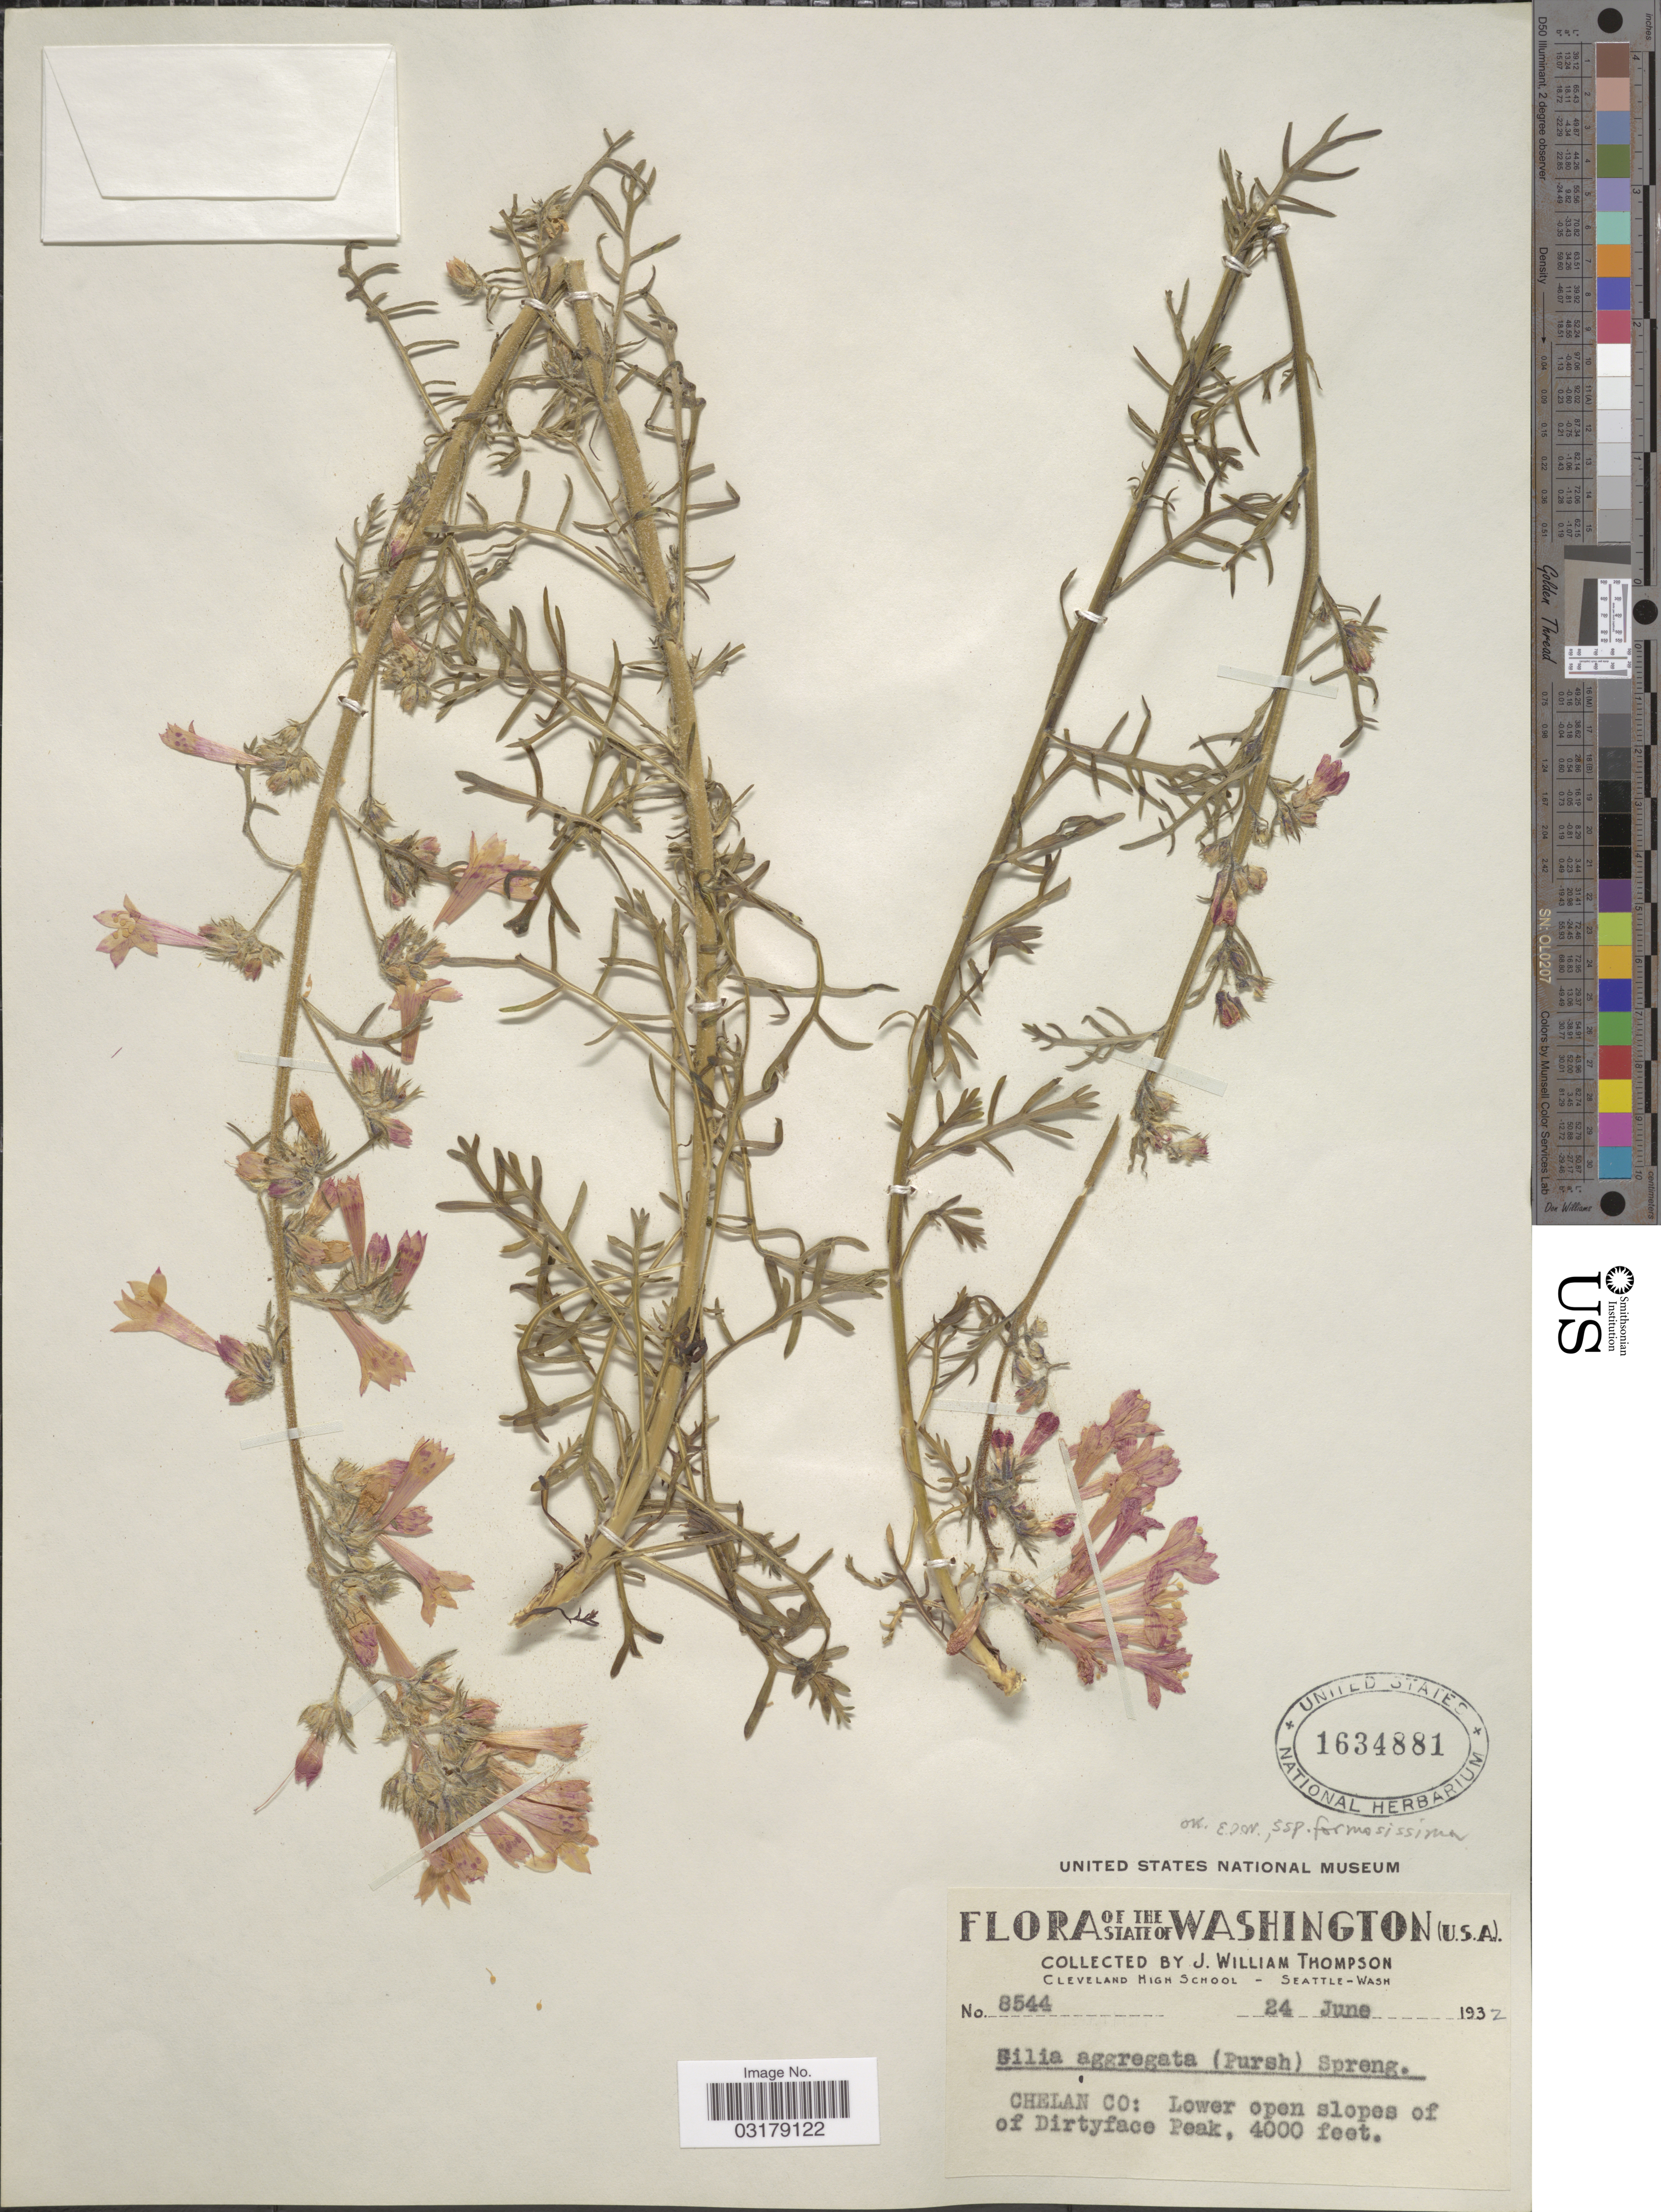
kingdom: Plantae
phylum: Tracheophyta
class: Magnoliopsida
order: Ericales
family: Polemoniaceae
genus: Ipomopsis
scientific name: Ipomopsis aggregata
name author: (Pursh) V.E. Grant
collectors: J. W. Thompson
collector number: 8544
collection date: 1932-06-24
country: United States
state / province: Washington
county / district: Chelan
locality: CHELAN CO: Lower open slopes of Dirtyface Peak.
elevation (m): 1219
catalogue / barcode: US 1634881